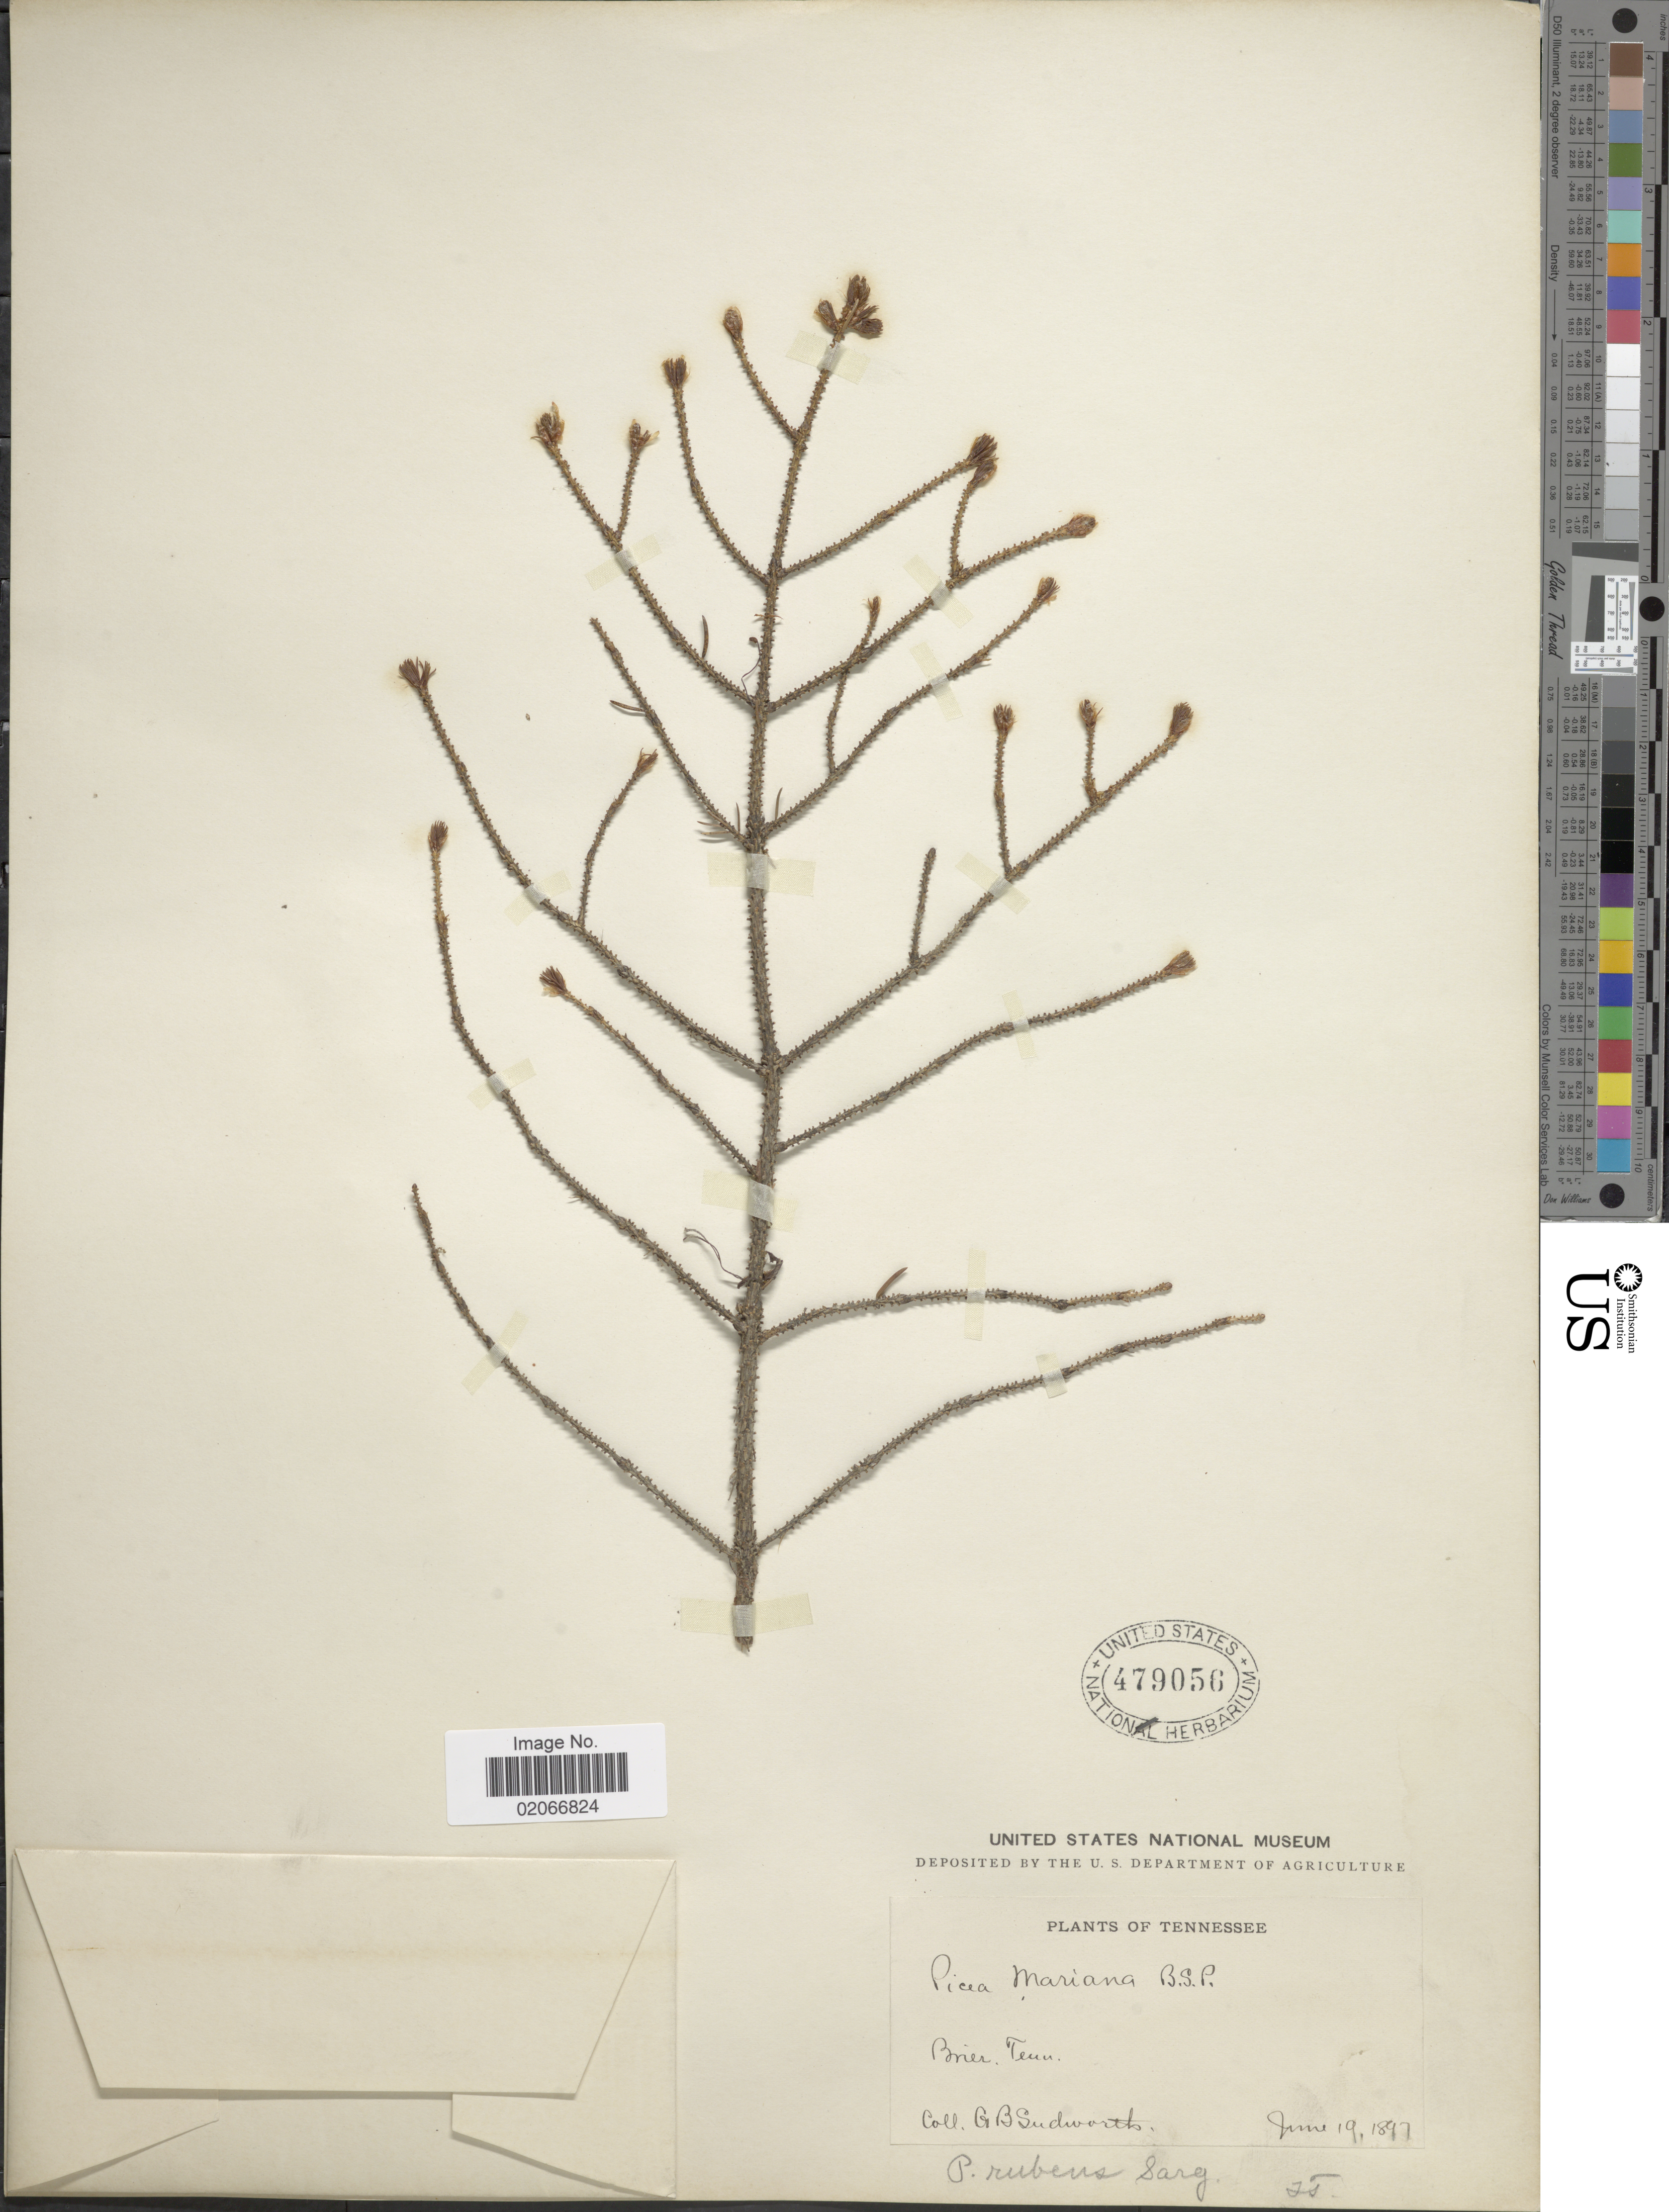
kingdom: Plantae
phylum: Tracheophyta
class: Pinopsida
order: Pinales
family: Pinaceae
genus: Picea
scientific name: Picea rubens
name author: Sarg.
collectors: G. B. Sudworth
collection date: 1897-06-19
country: United States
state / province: Tennessee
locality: Brier, Tenn.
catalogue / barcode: US 479056